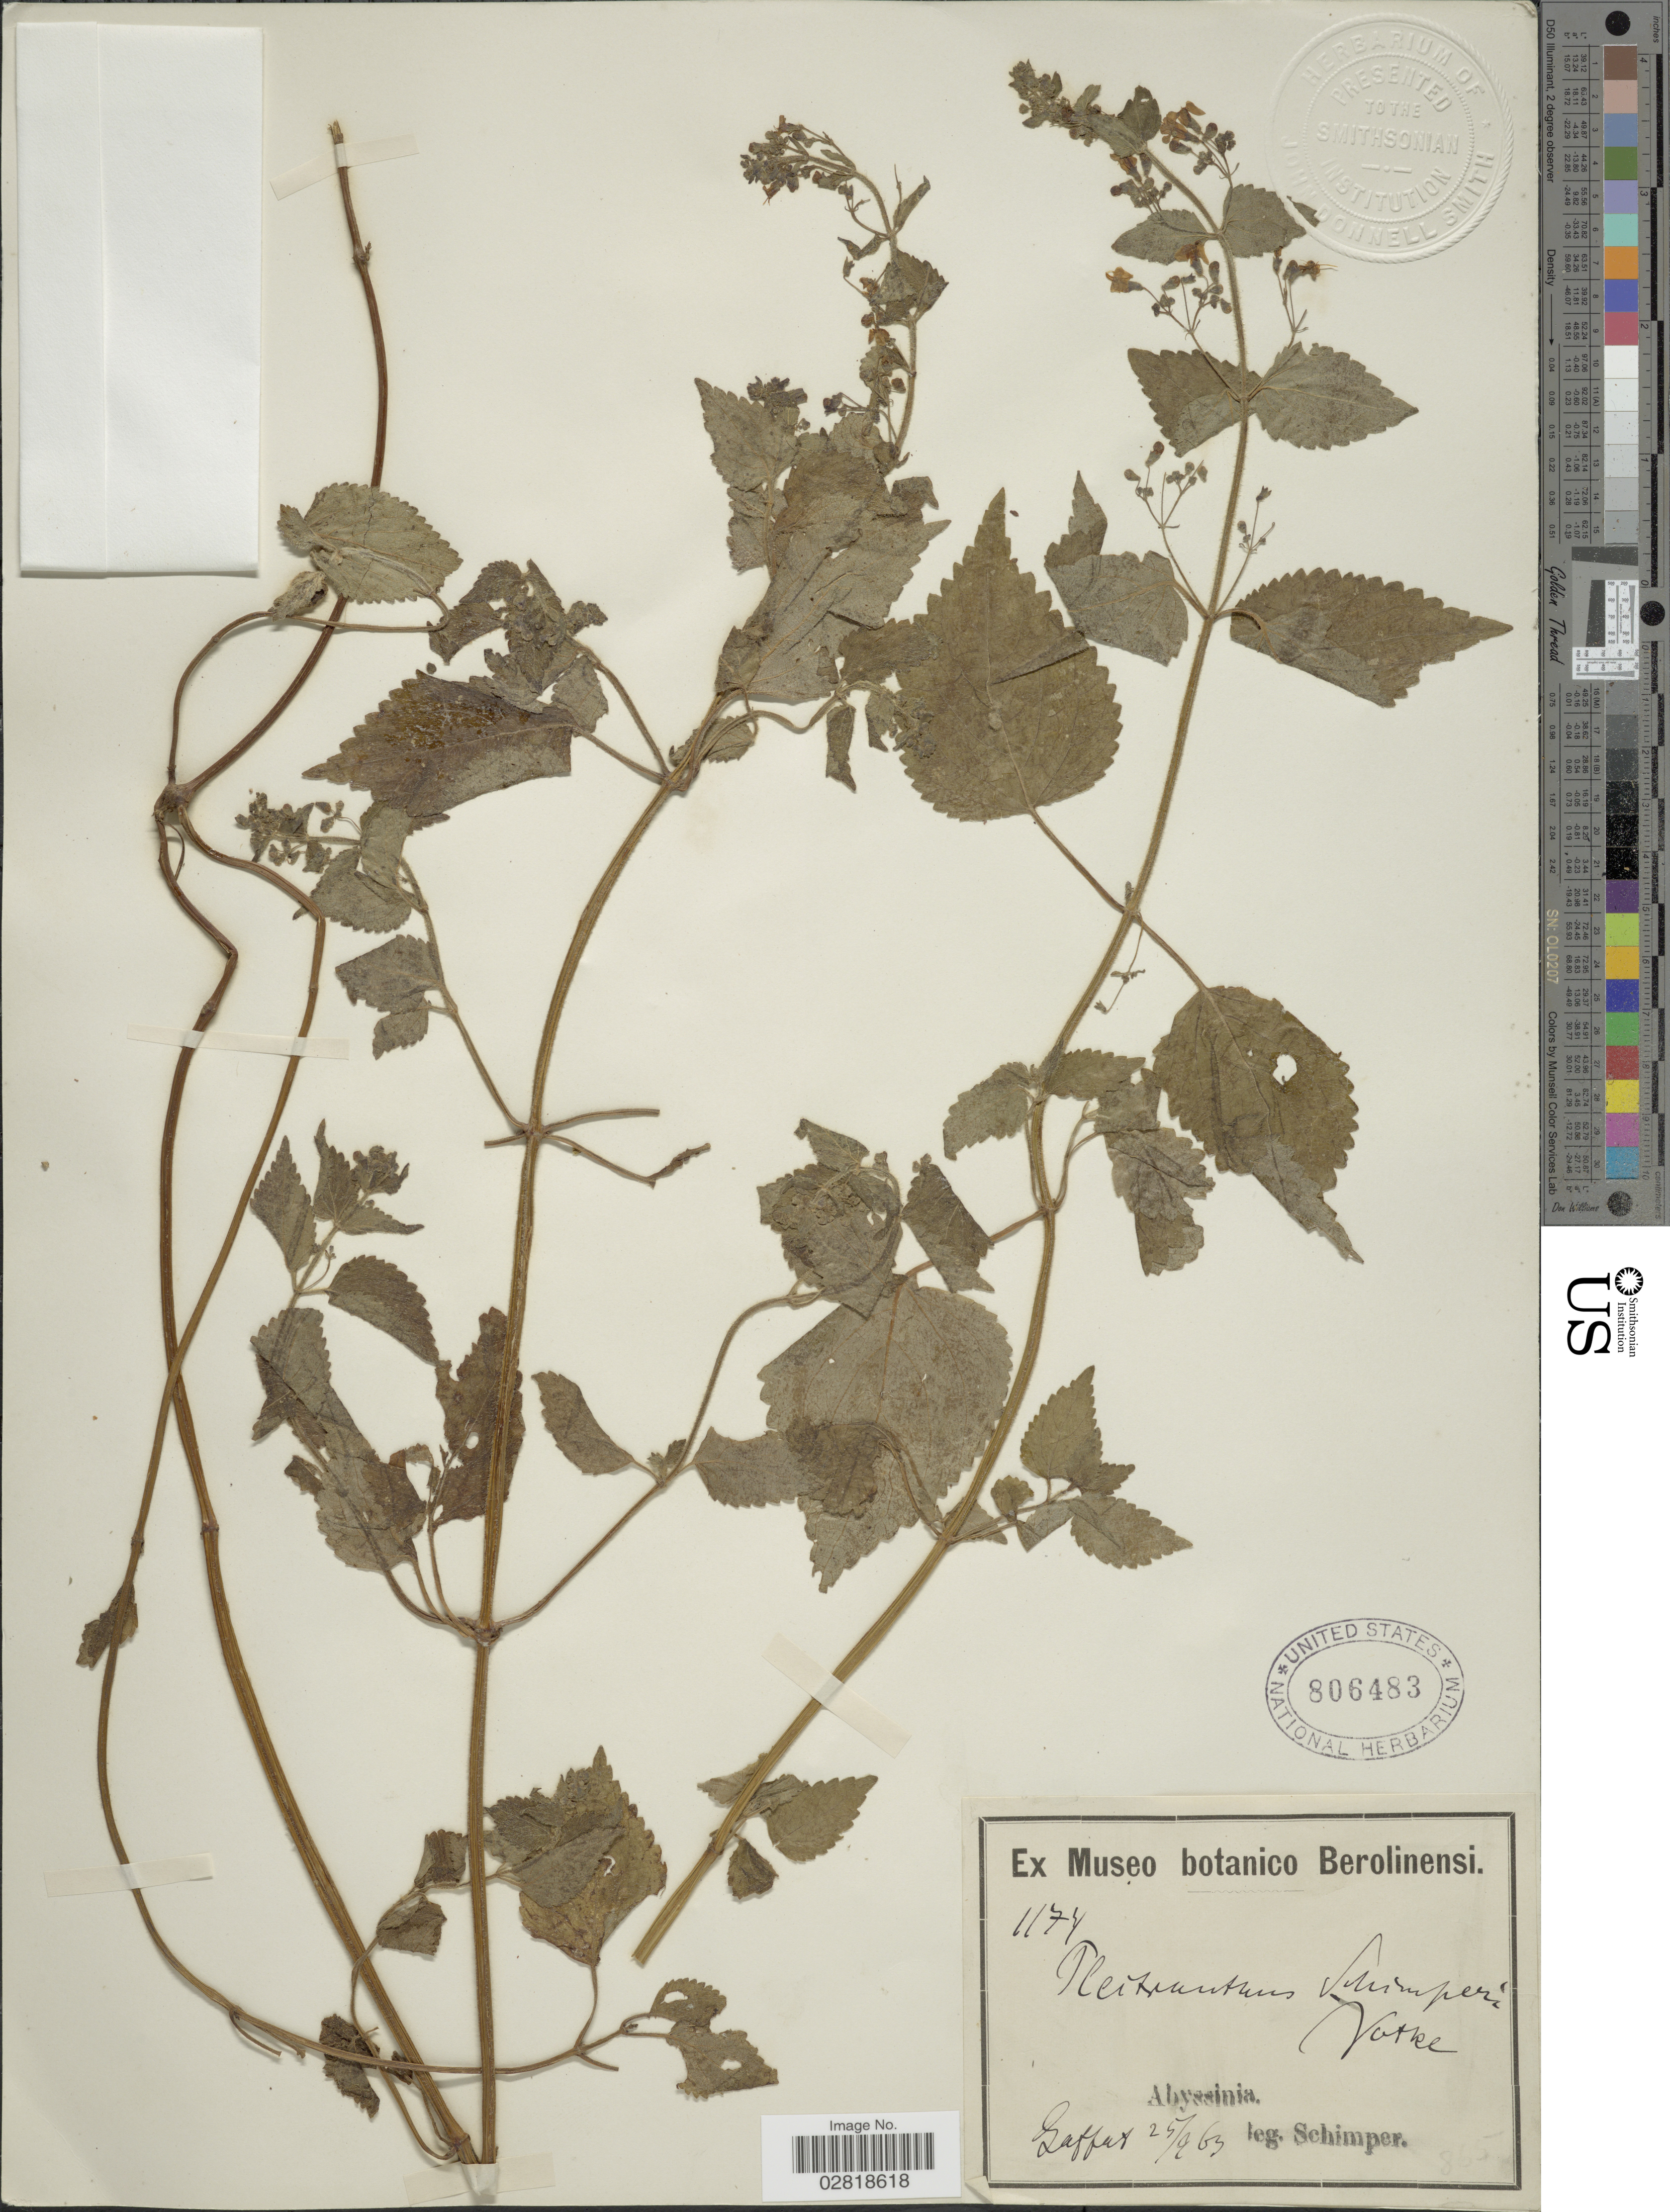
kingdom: Plantae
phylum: Tracheophyta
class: Magnoliopsida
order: Lamiales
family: Lamiaceae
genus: Plectranthus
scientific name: Plectranthus schimperi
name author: Vatke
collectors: -. Schimper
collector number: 1174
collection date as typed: Transcribed d/m/y: 25/9/63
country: Eritrea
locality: Abyssinia. Gaffat.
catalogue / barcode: US 806483